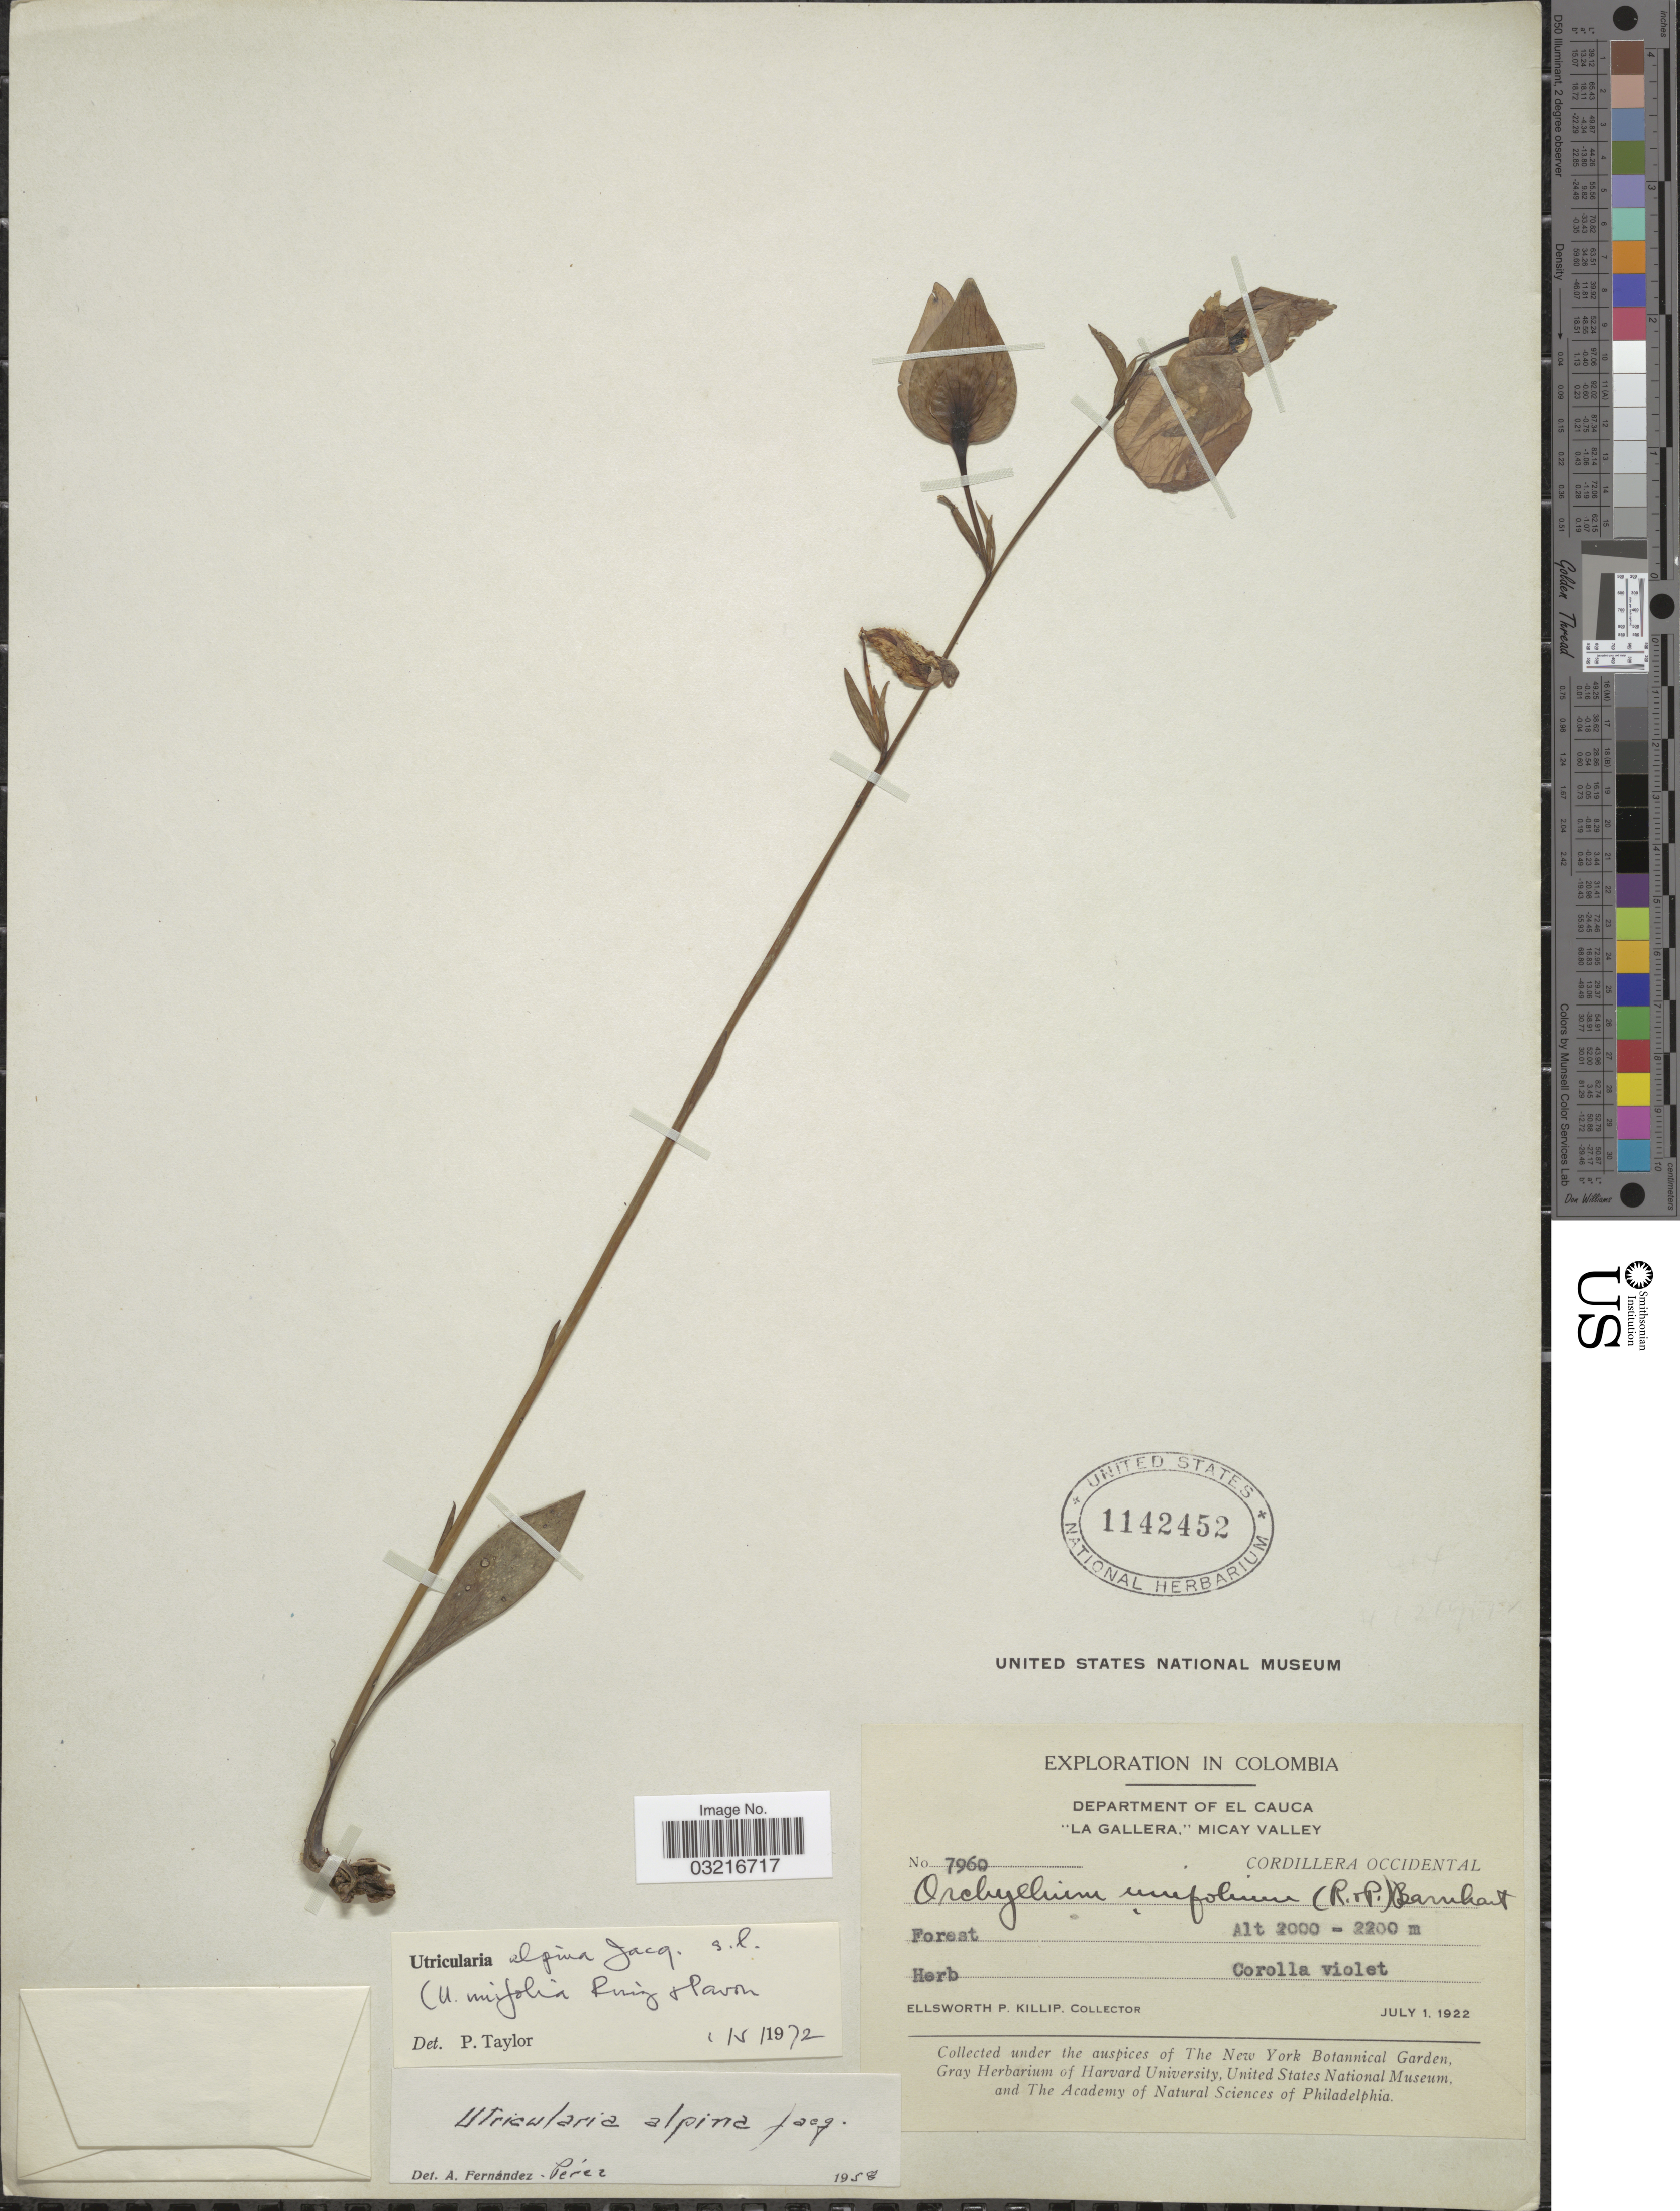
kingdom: Plantae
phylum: Tracheophyta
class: Magnoliopsida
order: Lamiales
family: Lentibulariaceae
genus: Utricularia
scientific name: Utricularia unifolia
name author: Ruiz & Pav.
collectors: E. P. Killip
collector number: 7960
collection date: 1922-07-01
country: Colombia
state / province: Cauca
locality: Department of El Cauca, "La Gallera," Micay Valley, Cordillera Occidental.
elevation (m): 2000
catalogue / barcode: US 1142452